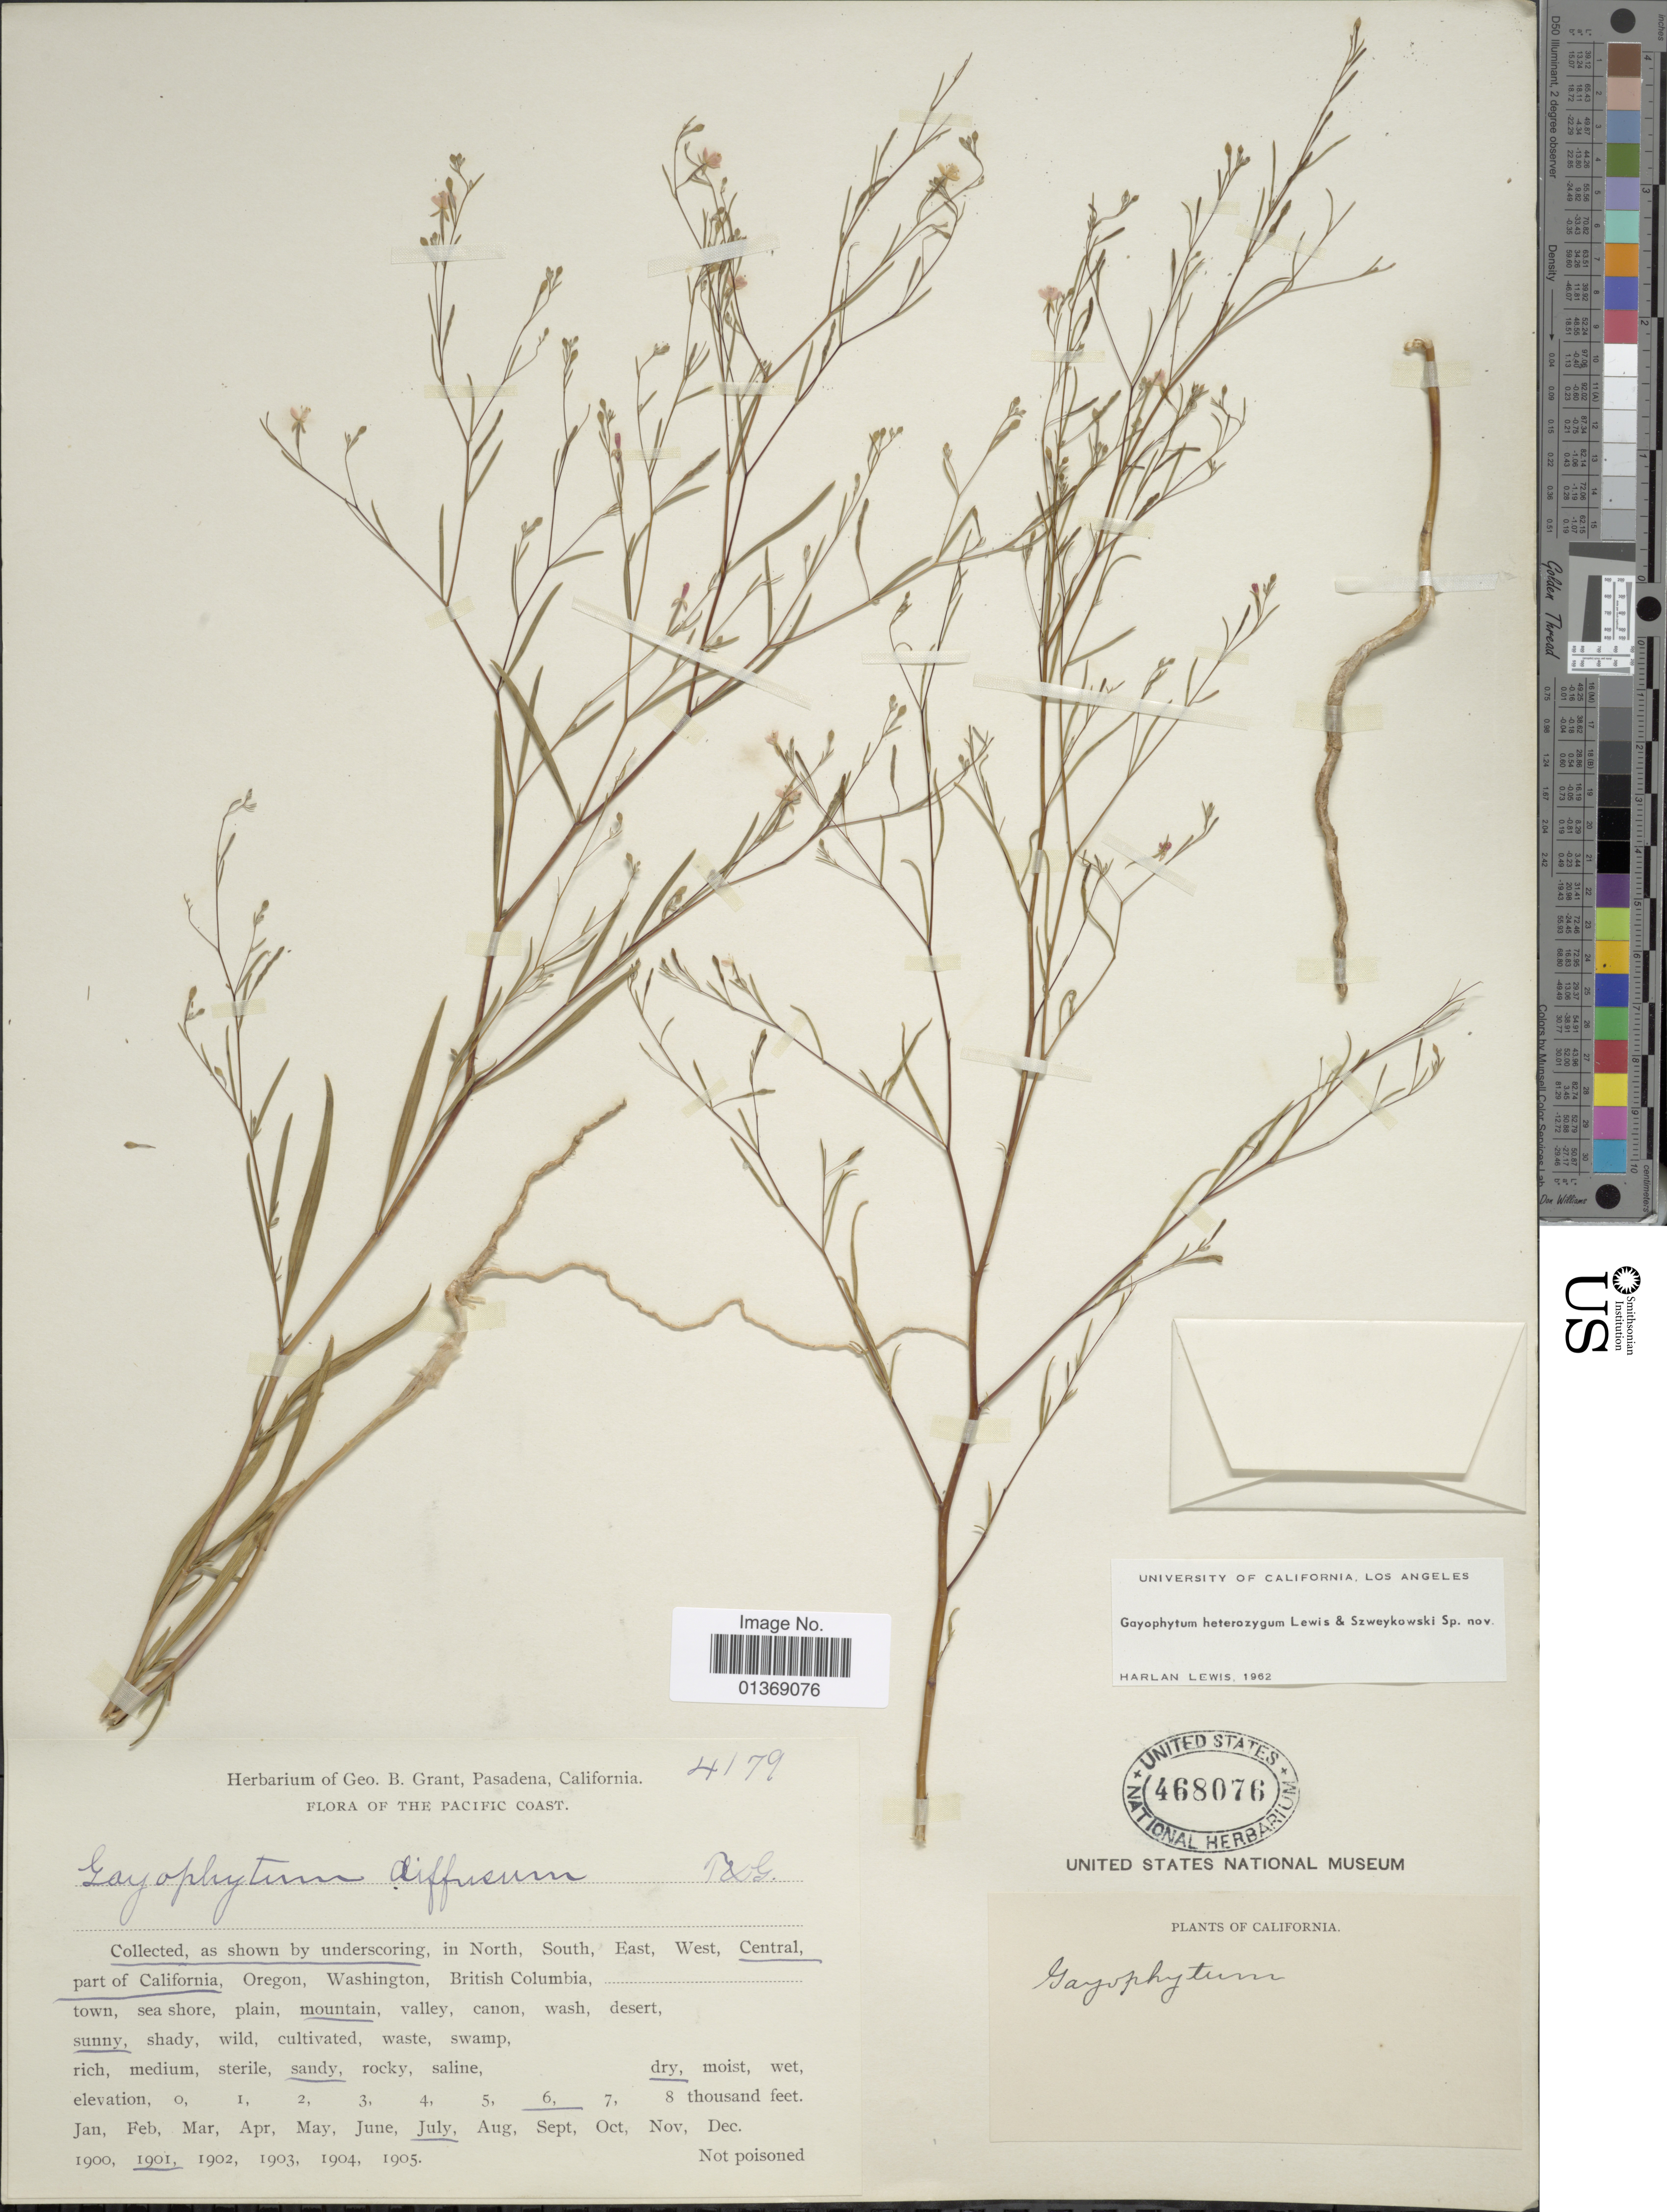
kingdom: Plantae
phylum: Tracheophyta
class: Magnoliopsida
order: Myrtales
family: Onagraceae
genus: Gayophytum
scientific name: Gayophytum heterozygum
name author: F. H. Lewis & Szweyk.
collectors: ex herb. G. B. Grant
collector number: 4179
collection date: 1901-07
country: United States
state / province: California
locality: Pacific coast, Central part of California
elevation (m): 1829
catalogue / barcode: US 468076